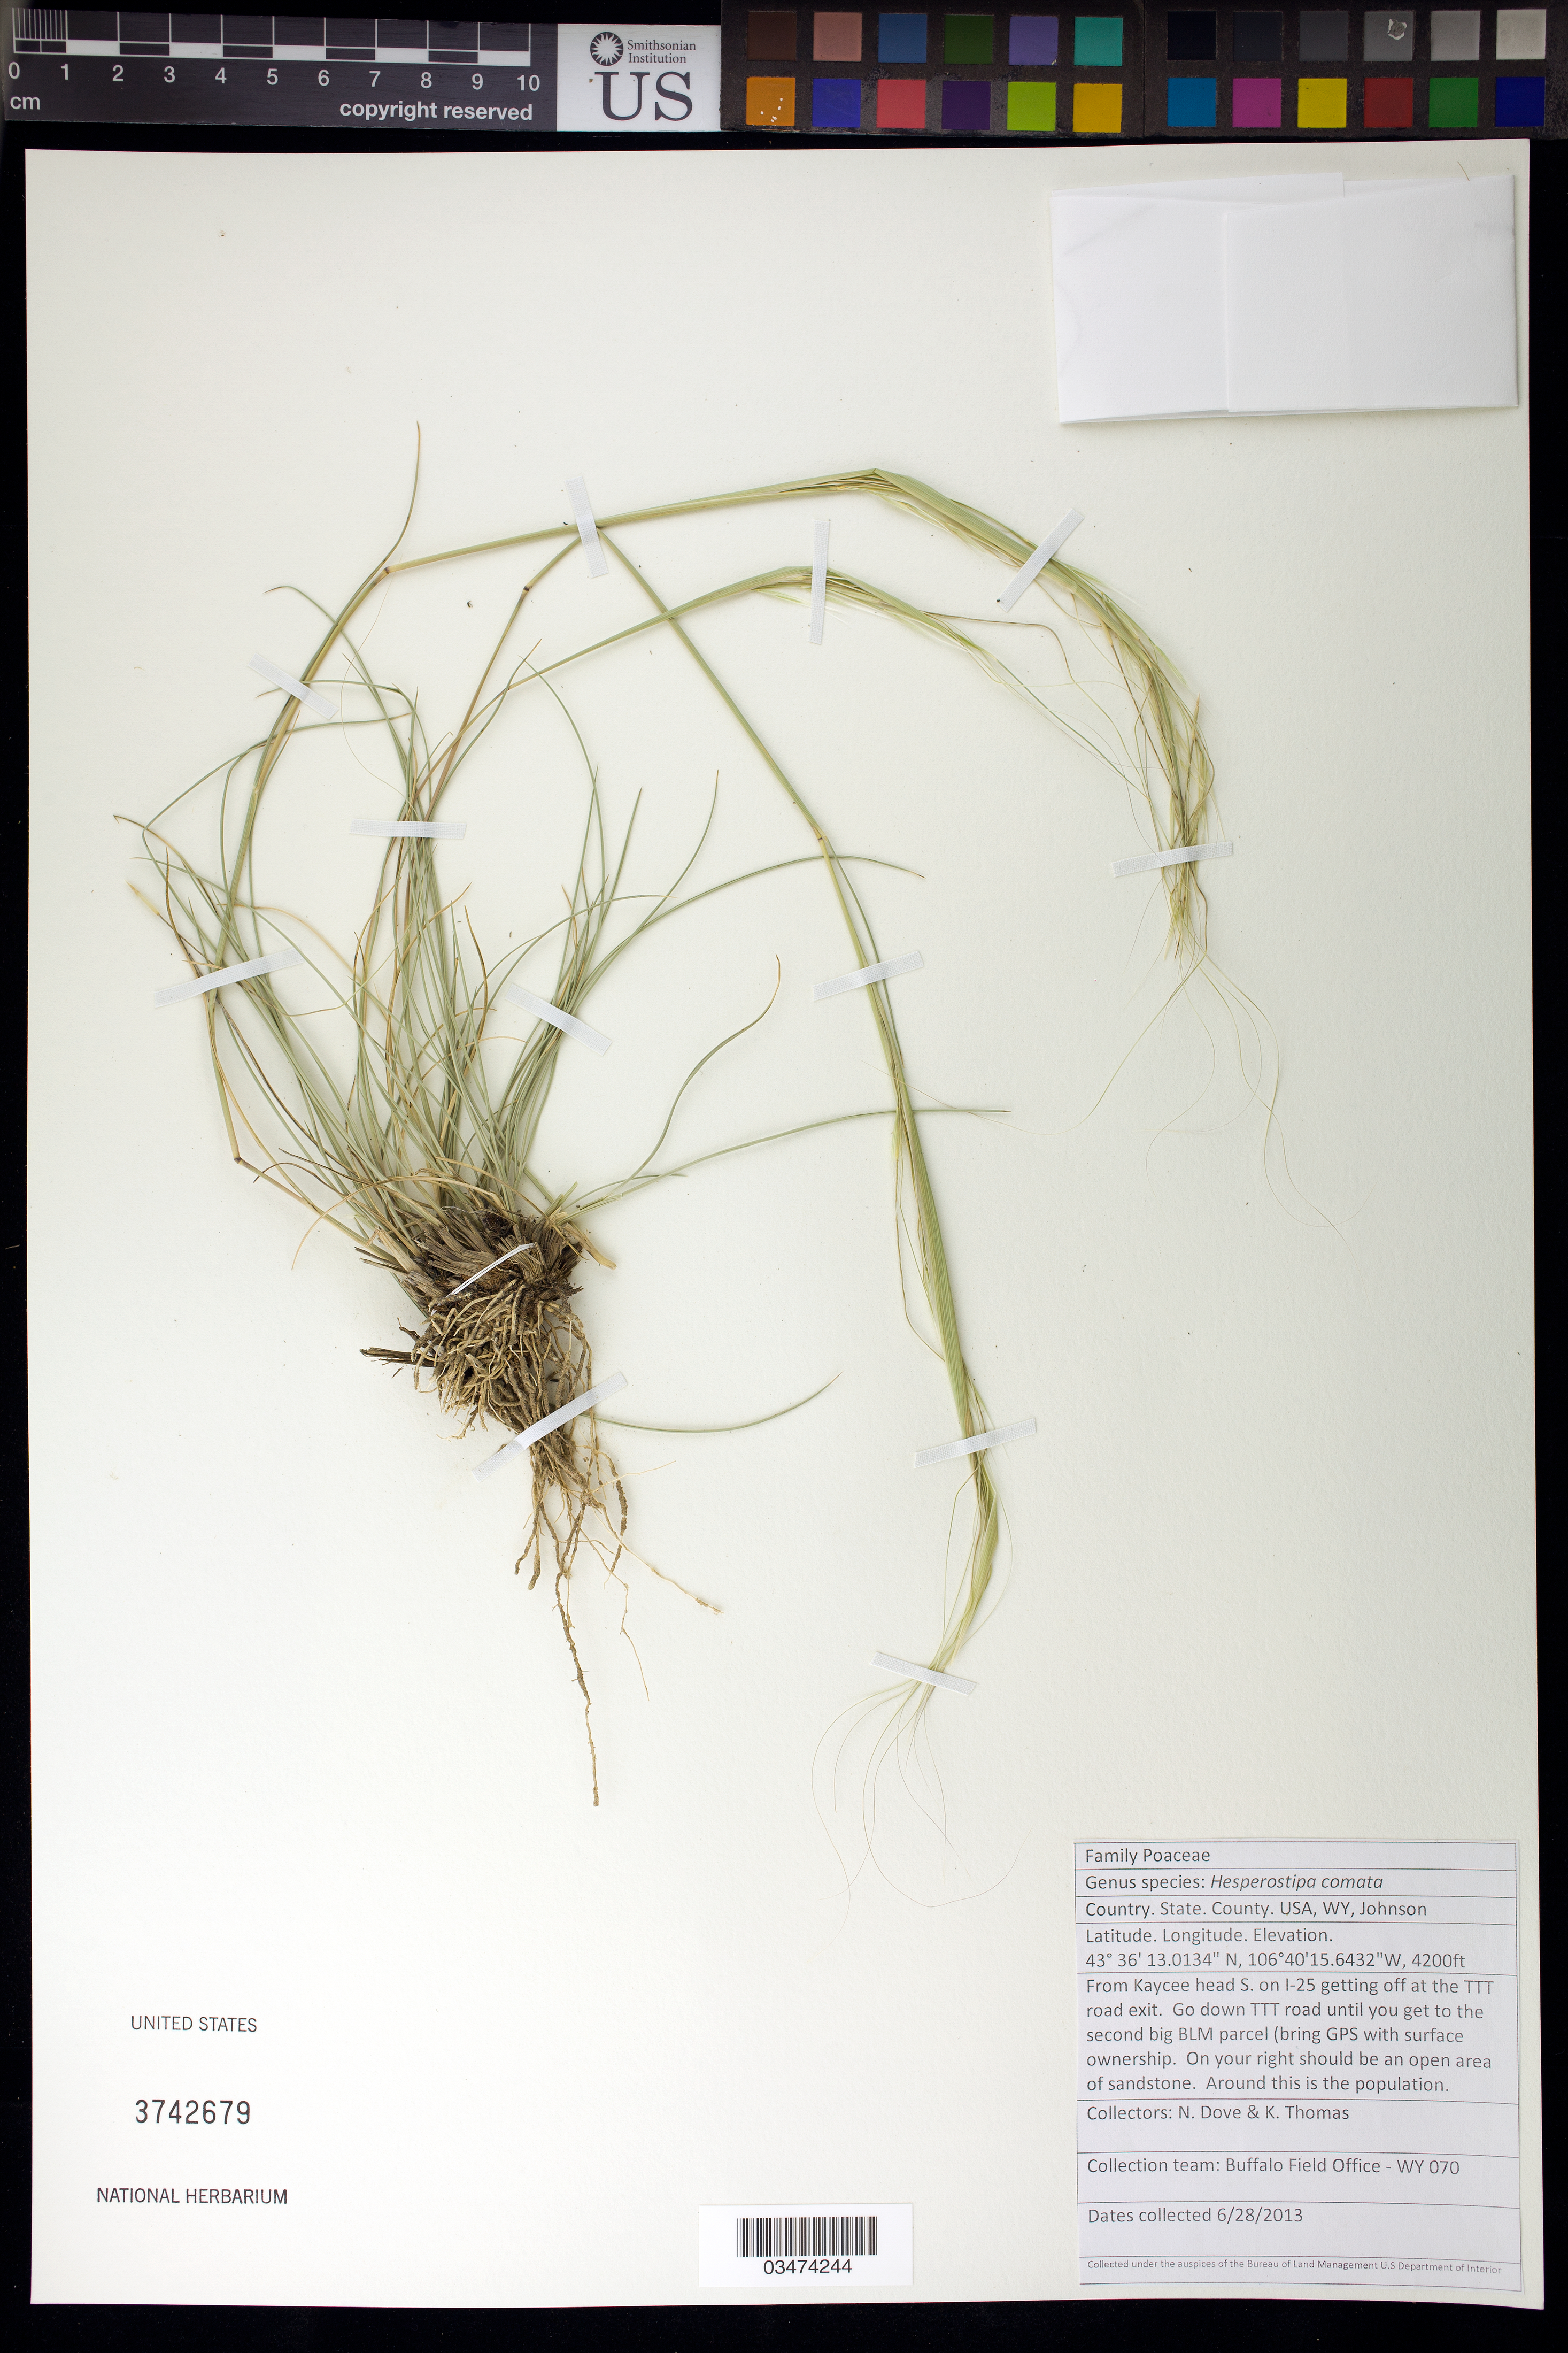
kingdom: Plantae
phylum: Tracheophyta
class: Liliopsida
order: Poales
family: Poaceae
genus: Hesperostipa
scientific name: Hesperostipa comata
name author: (Trin. & Rupr.) Barkworth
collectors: N. Dove & K. Thomas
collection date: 2013-06-28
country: United States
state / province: Wyoming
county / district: Johnson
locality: From Kaycee head S on I-25 to TTT road exit. Go down TTT road until the second big BLM parcel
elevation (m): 1280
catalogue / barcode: US 3742679